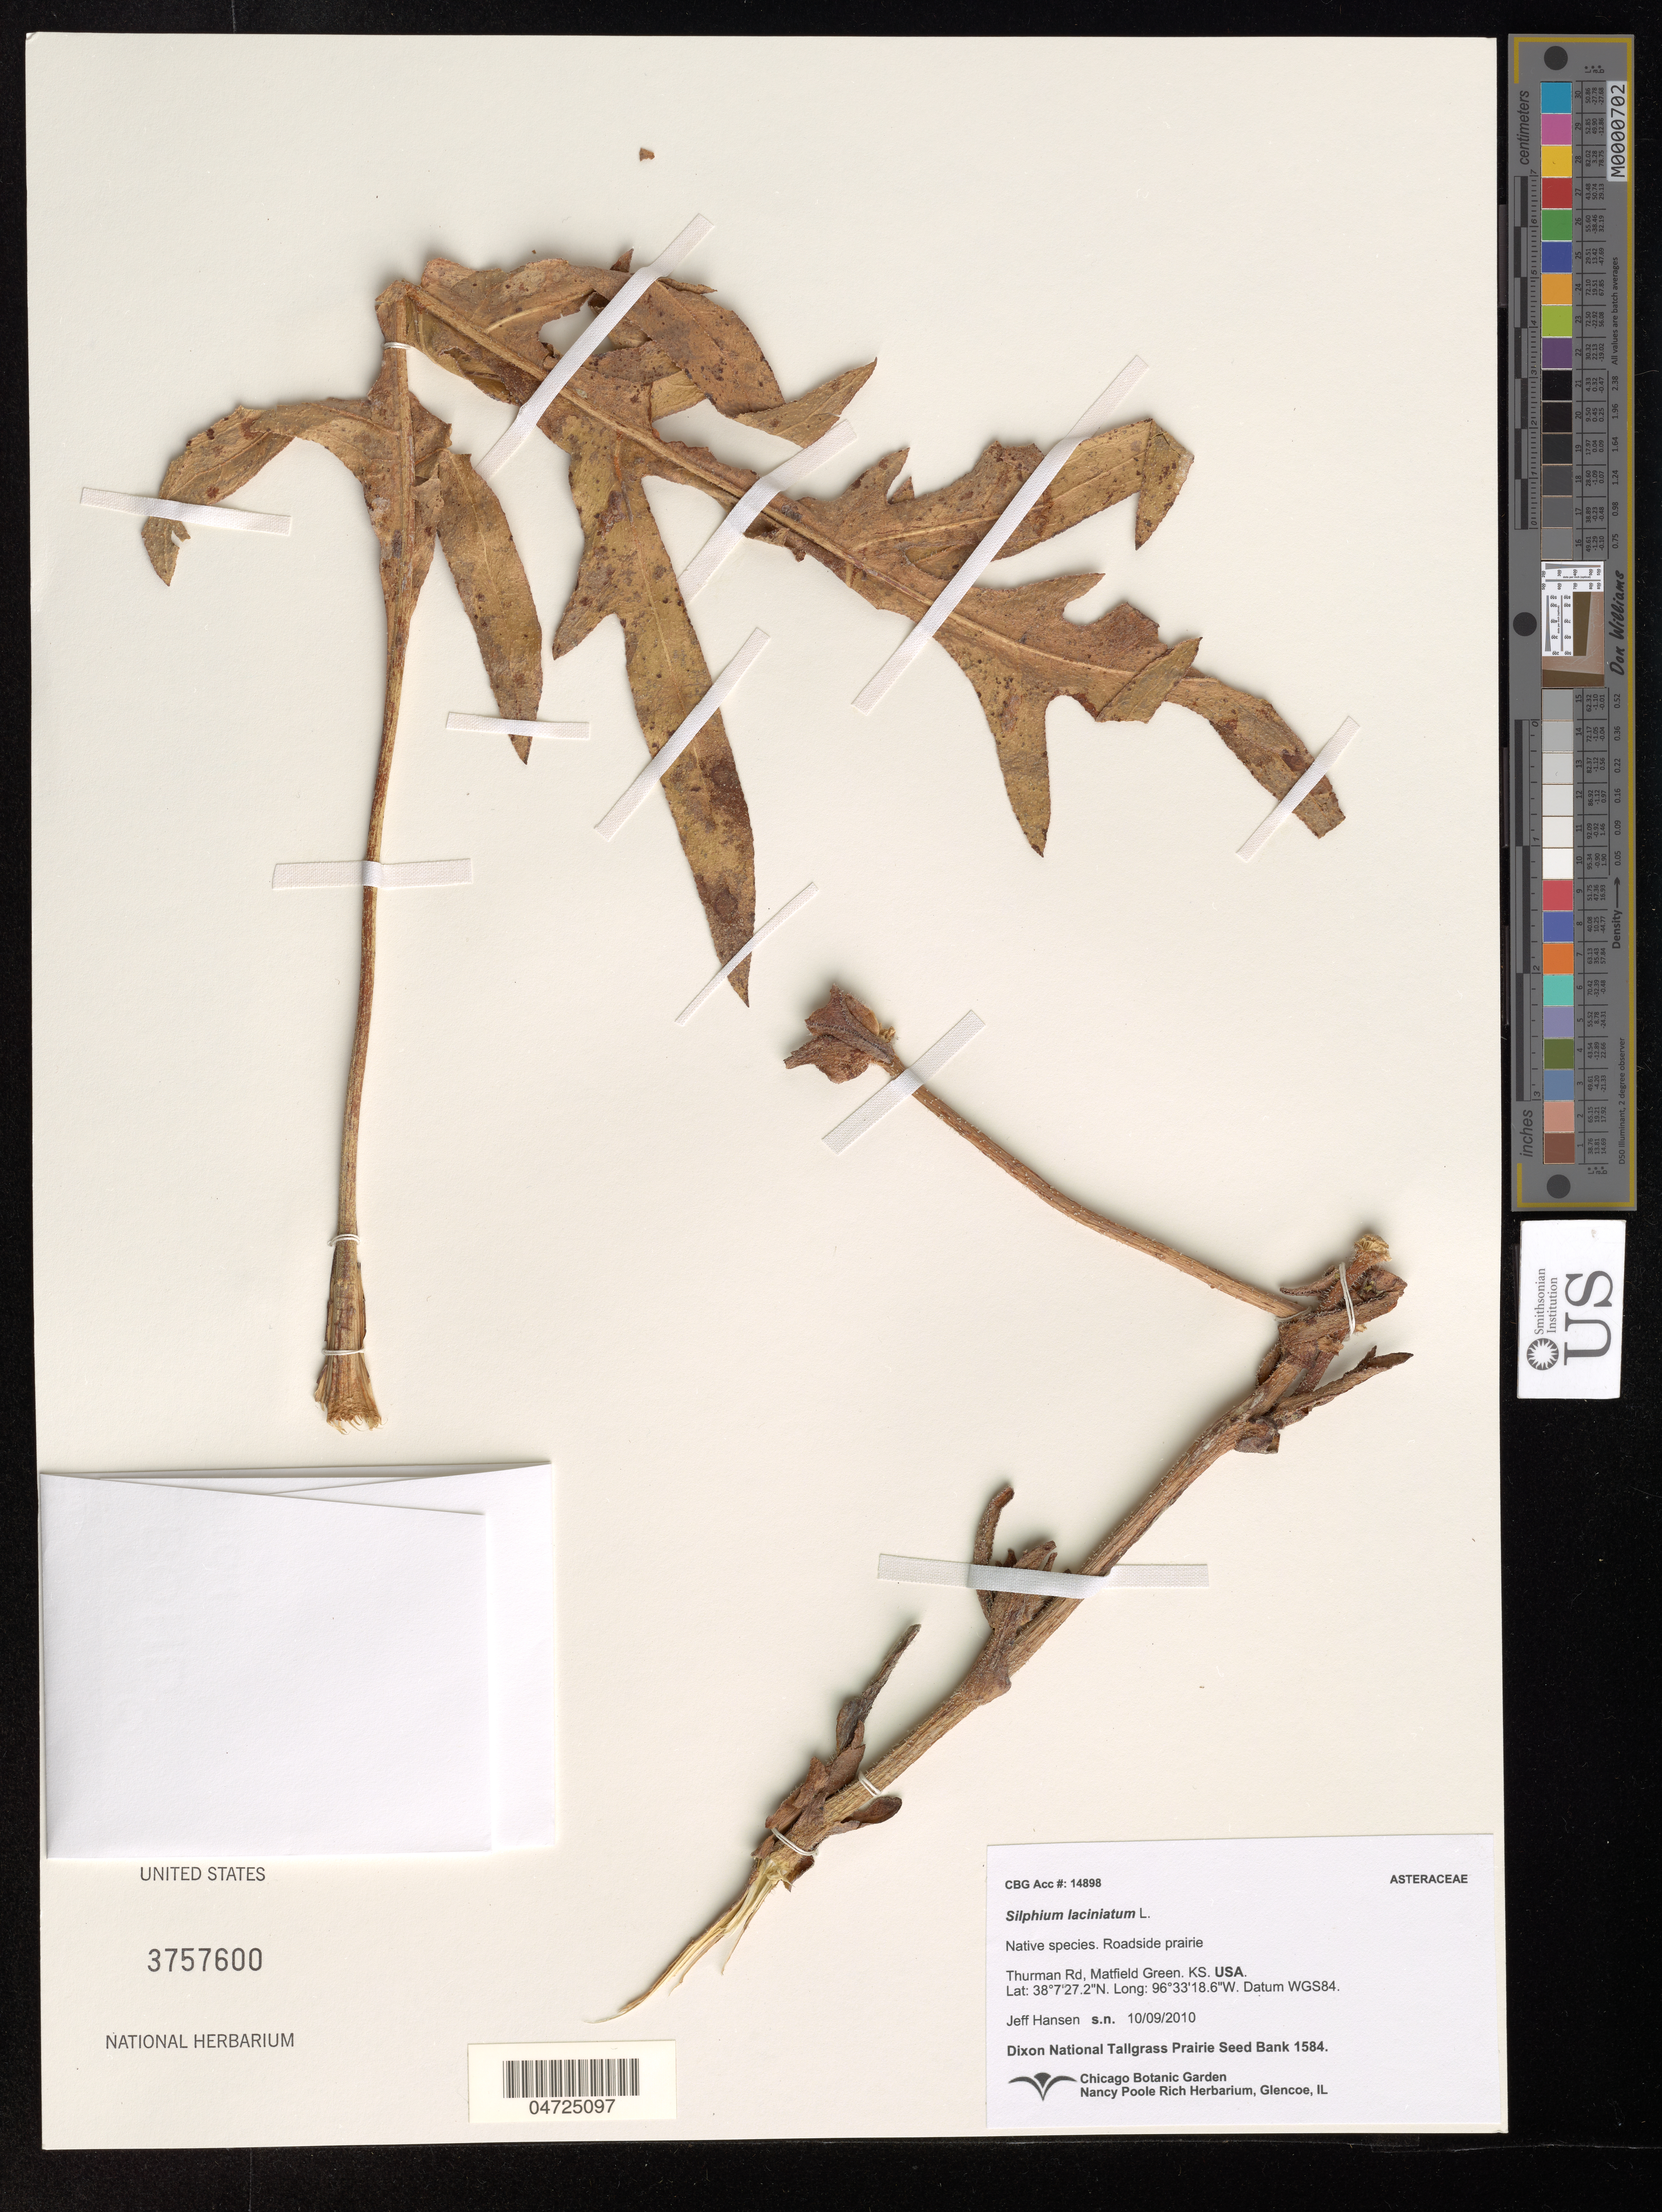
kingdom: Plantae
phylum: Tracheophyta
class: Magnoliopsida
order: Asterales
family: Asteraceae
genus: Silphium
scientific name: Silphium laciniatum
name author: L.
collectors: J. Hansen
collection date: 2010-10-09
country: United States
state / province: Kansas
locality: Thurman Rd, Matfield Green. KS. Datum WGS84.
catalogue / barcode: US 3757600